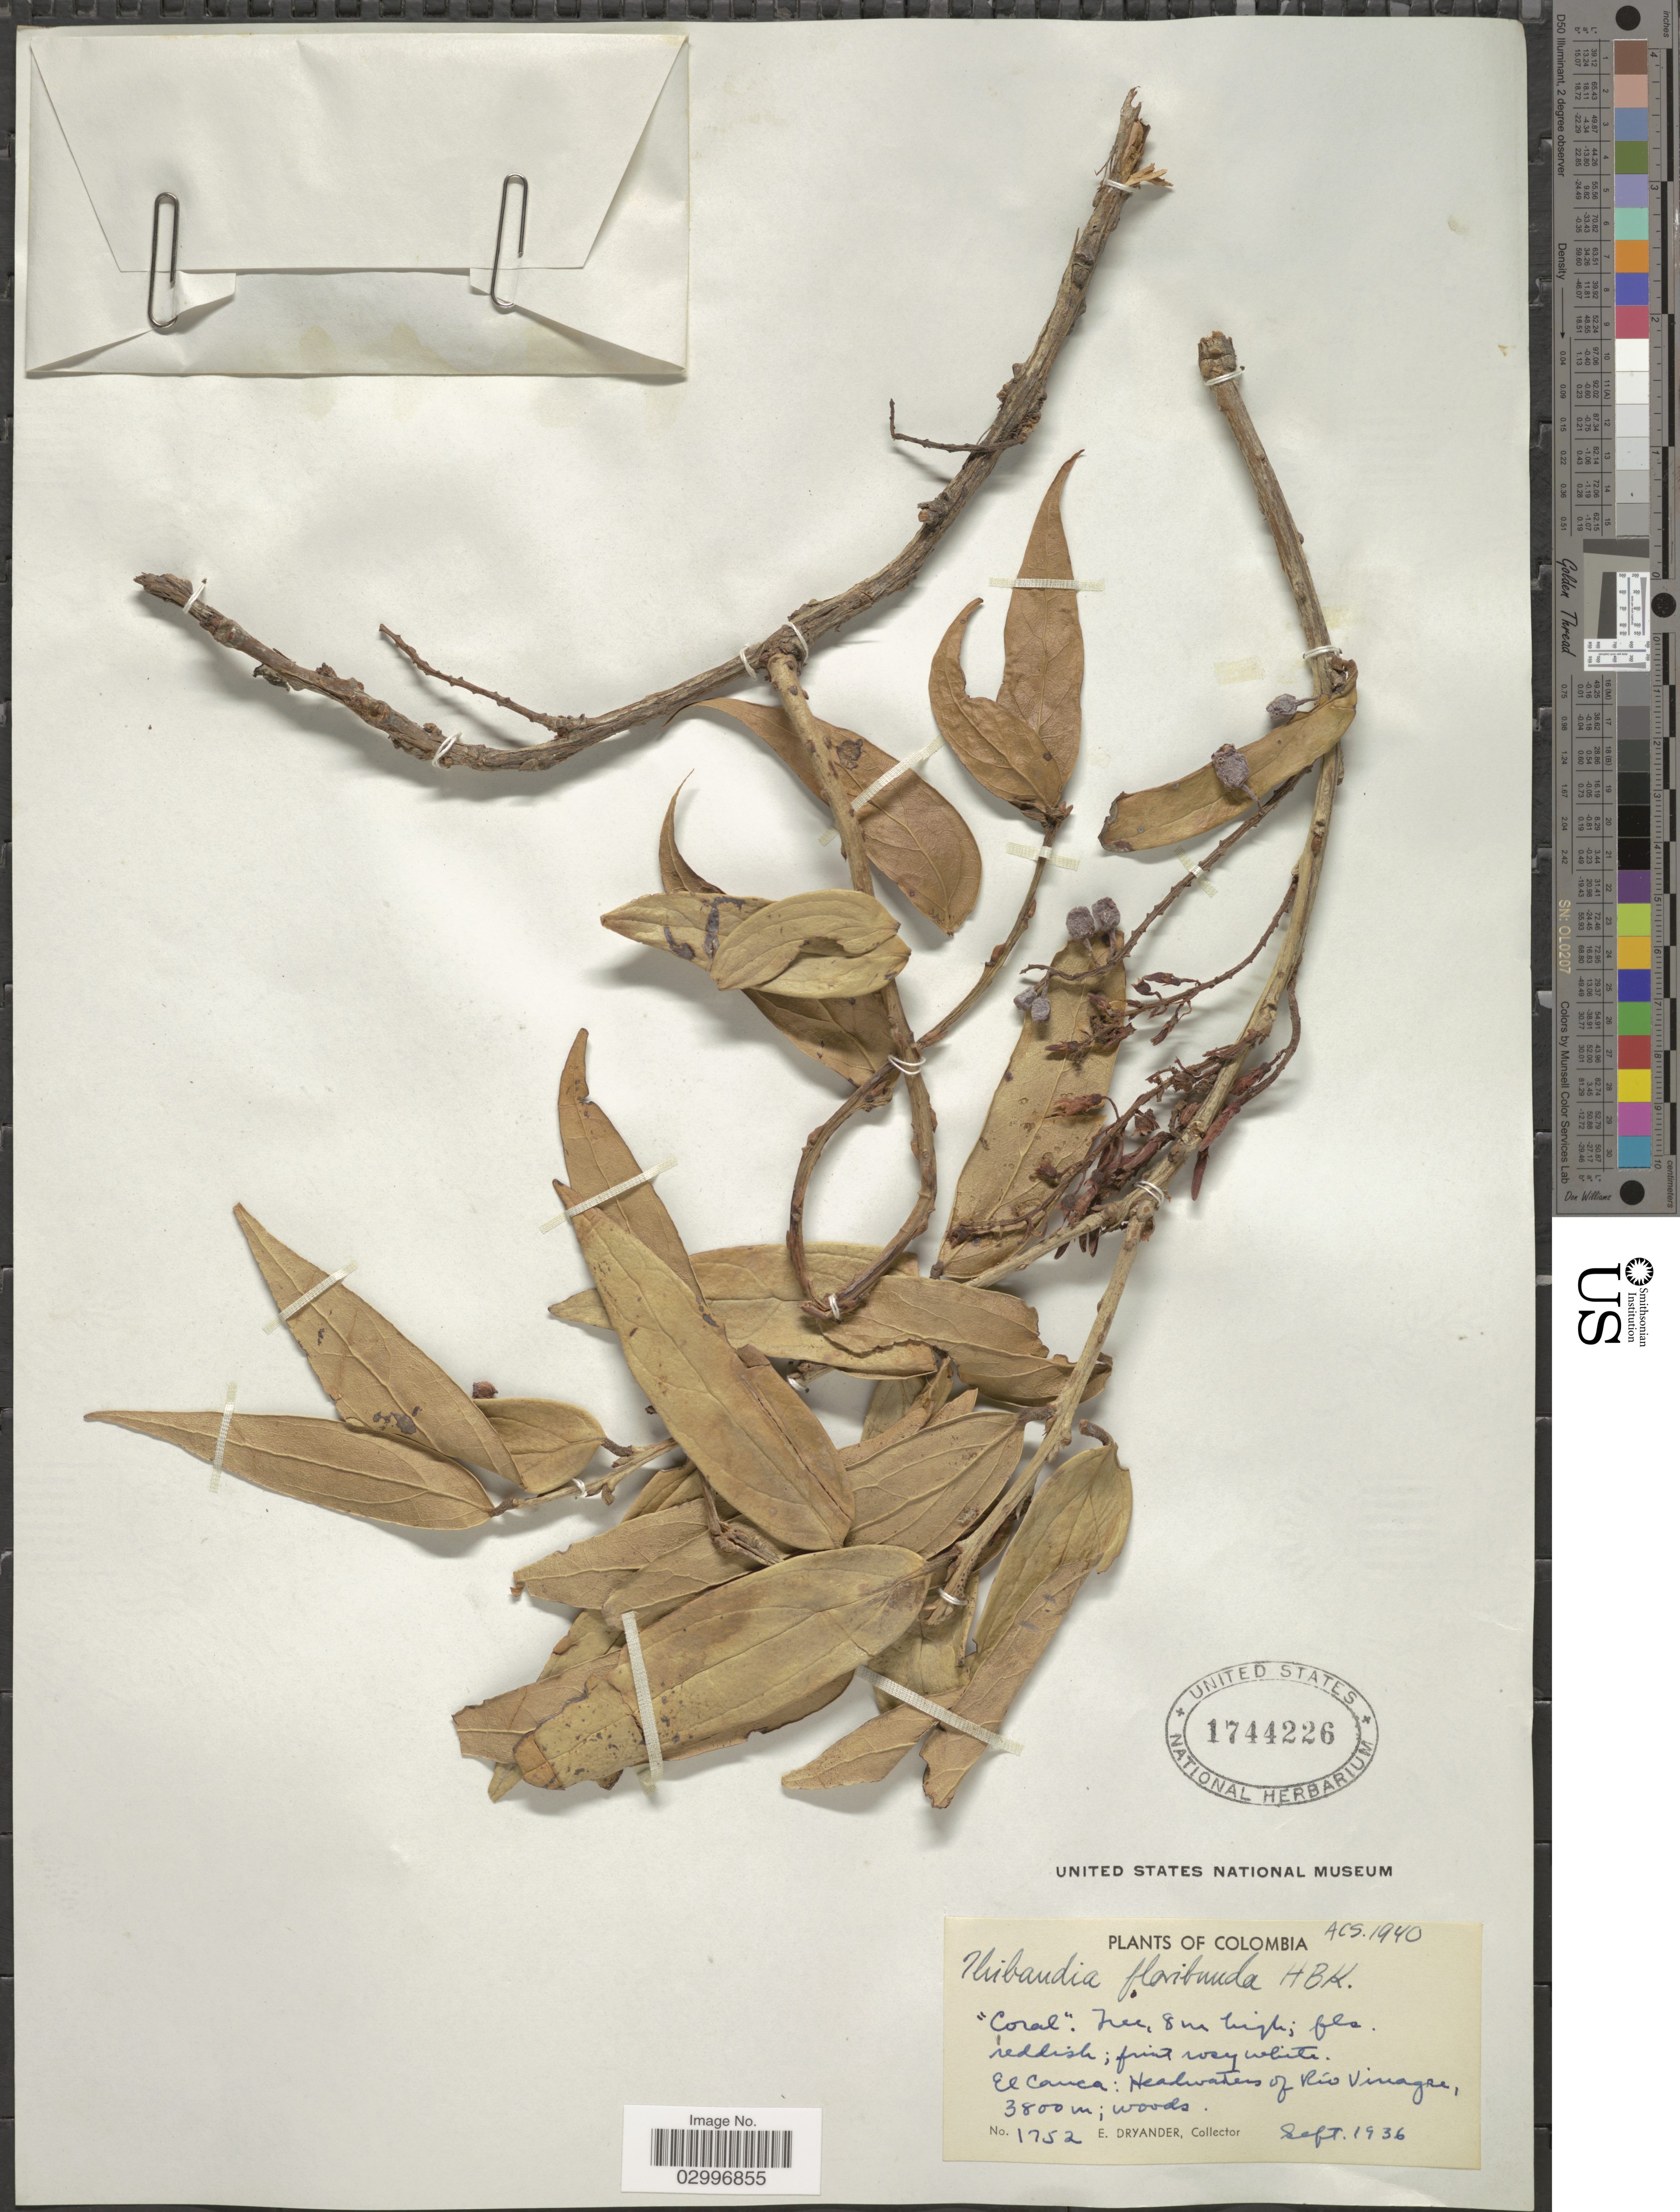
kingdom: Plantae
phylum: Tracheophyta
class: Magnoliopsida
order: Ericales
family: Ericaceae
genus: Thibaudia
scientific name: Thibaudia floribunda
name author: Kunth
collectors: E. Dryander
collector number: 1752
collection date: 1936-09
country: Colombia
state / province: Cauca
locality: El Cauca: Headwaters of Río Vinagre.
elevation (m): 3800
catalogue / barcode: US 1744226